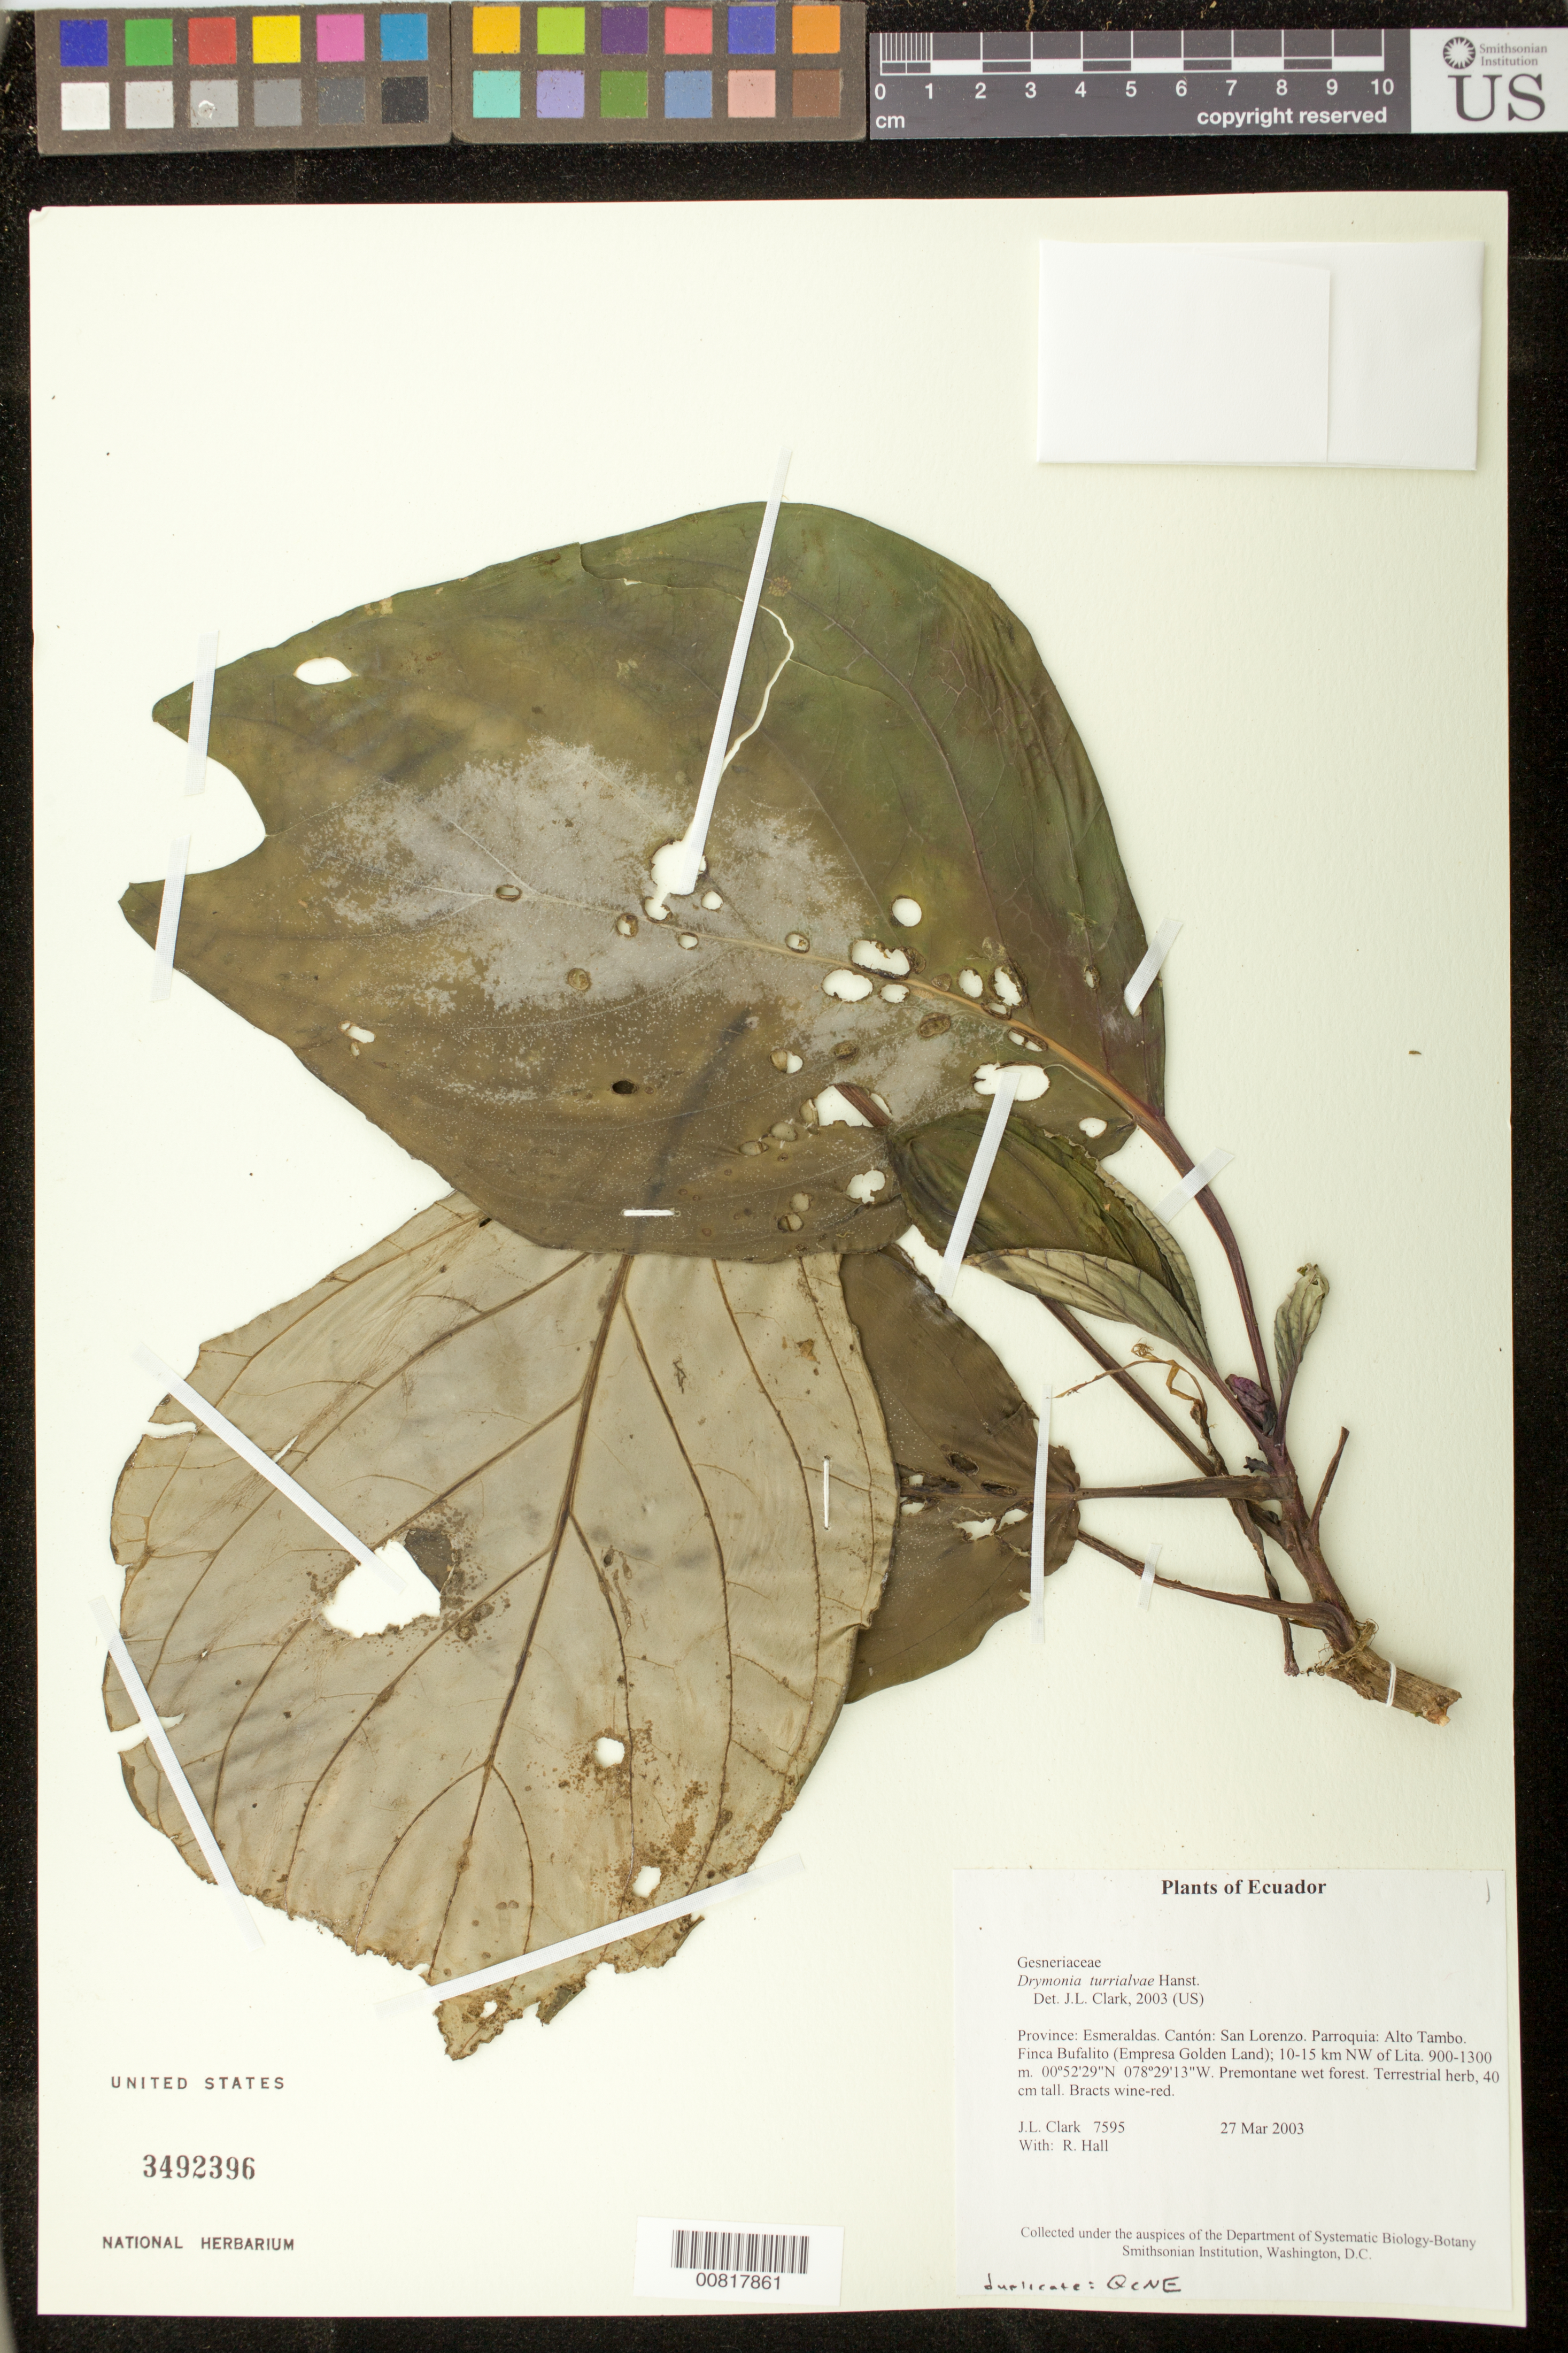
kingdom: Plantae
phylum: Tracheophyta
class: Magnoliopsida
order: Lamiales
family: Gesneriaceae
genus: Drymonia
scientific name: Drymonia turrialvae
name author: Hanst.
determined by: Clark, J. L., (SEL), The Marie Selby Botanical Garden (UNITED STATES)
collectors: J. L. Clark & R. Hall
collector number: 7595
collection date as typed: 27 Mar 2003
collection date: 2003-03-27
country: Ecuador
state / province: Esmeraldas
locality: San Lorenzo. Parroquia: Alto Tambo. Finca Bufalito (Empresa Golden Land); 10-15 km NW of Lita.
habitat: Premontane wet forest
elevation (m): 900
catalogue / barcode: US 3492396